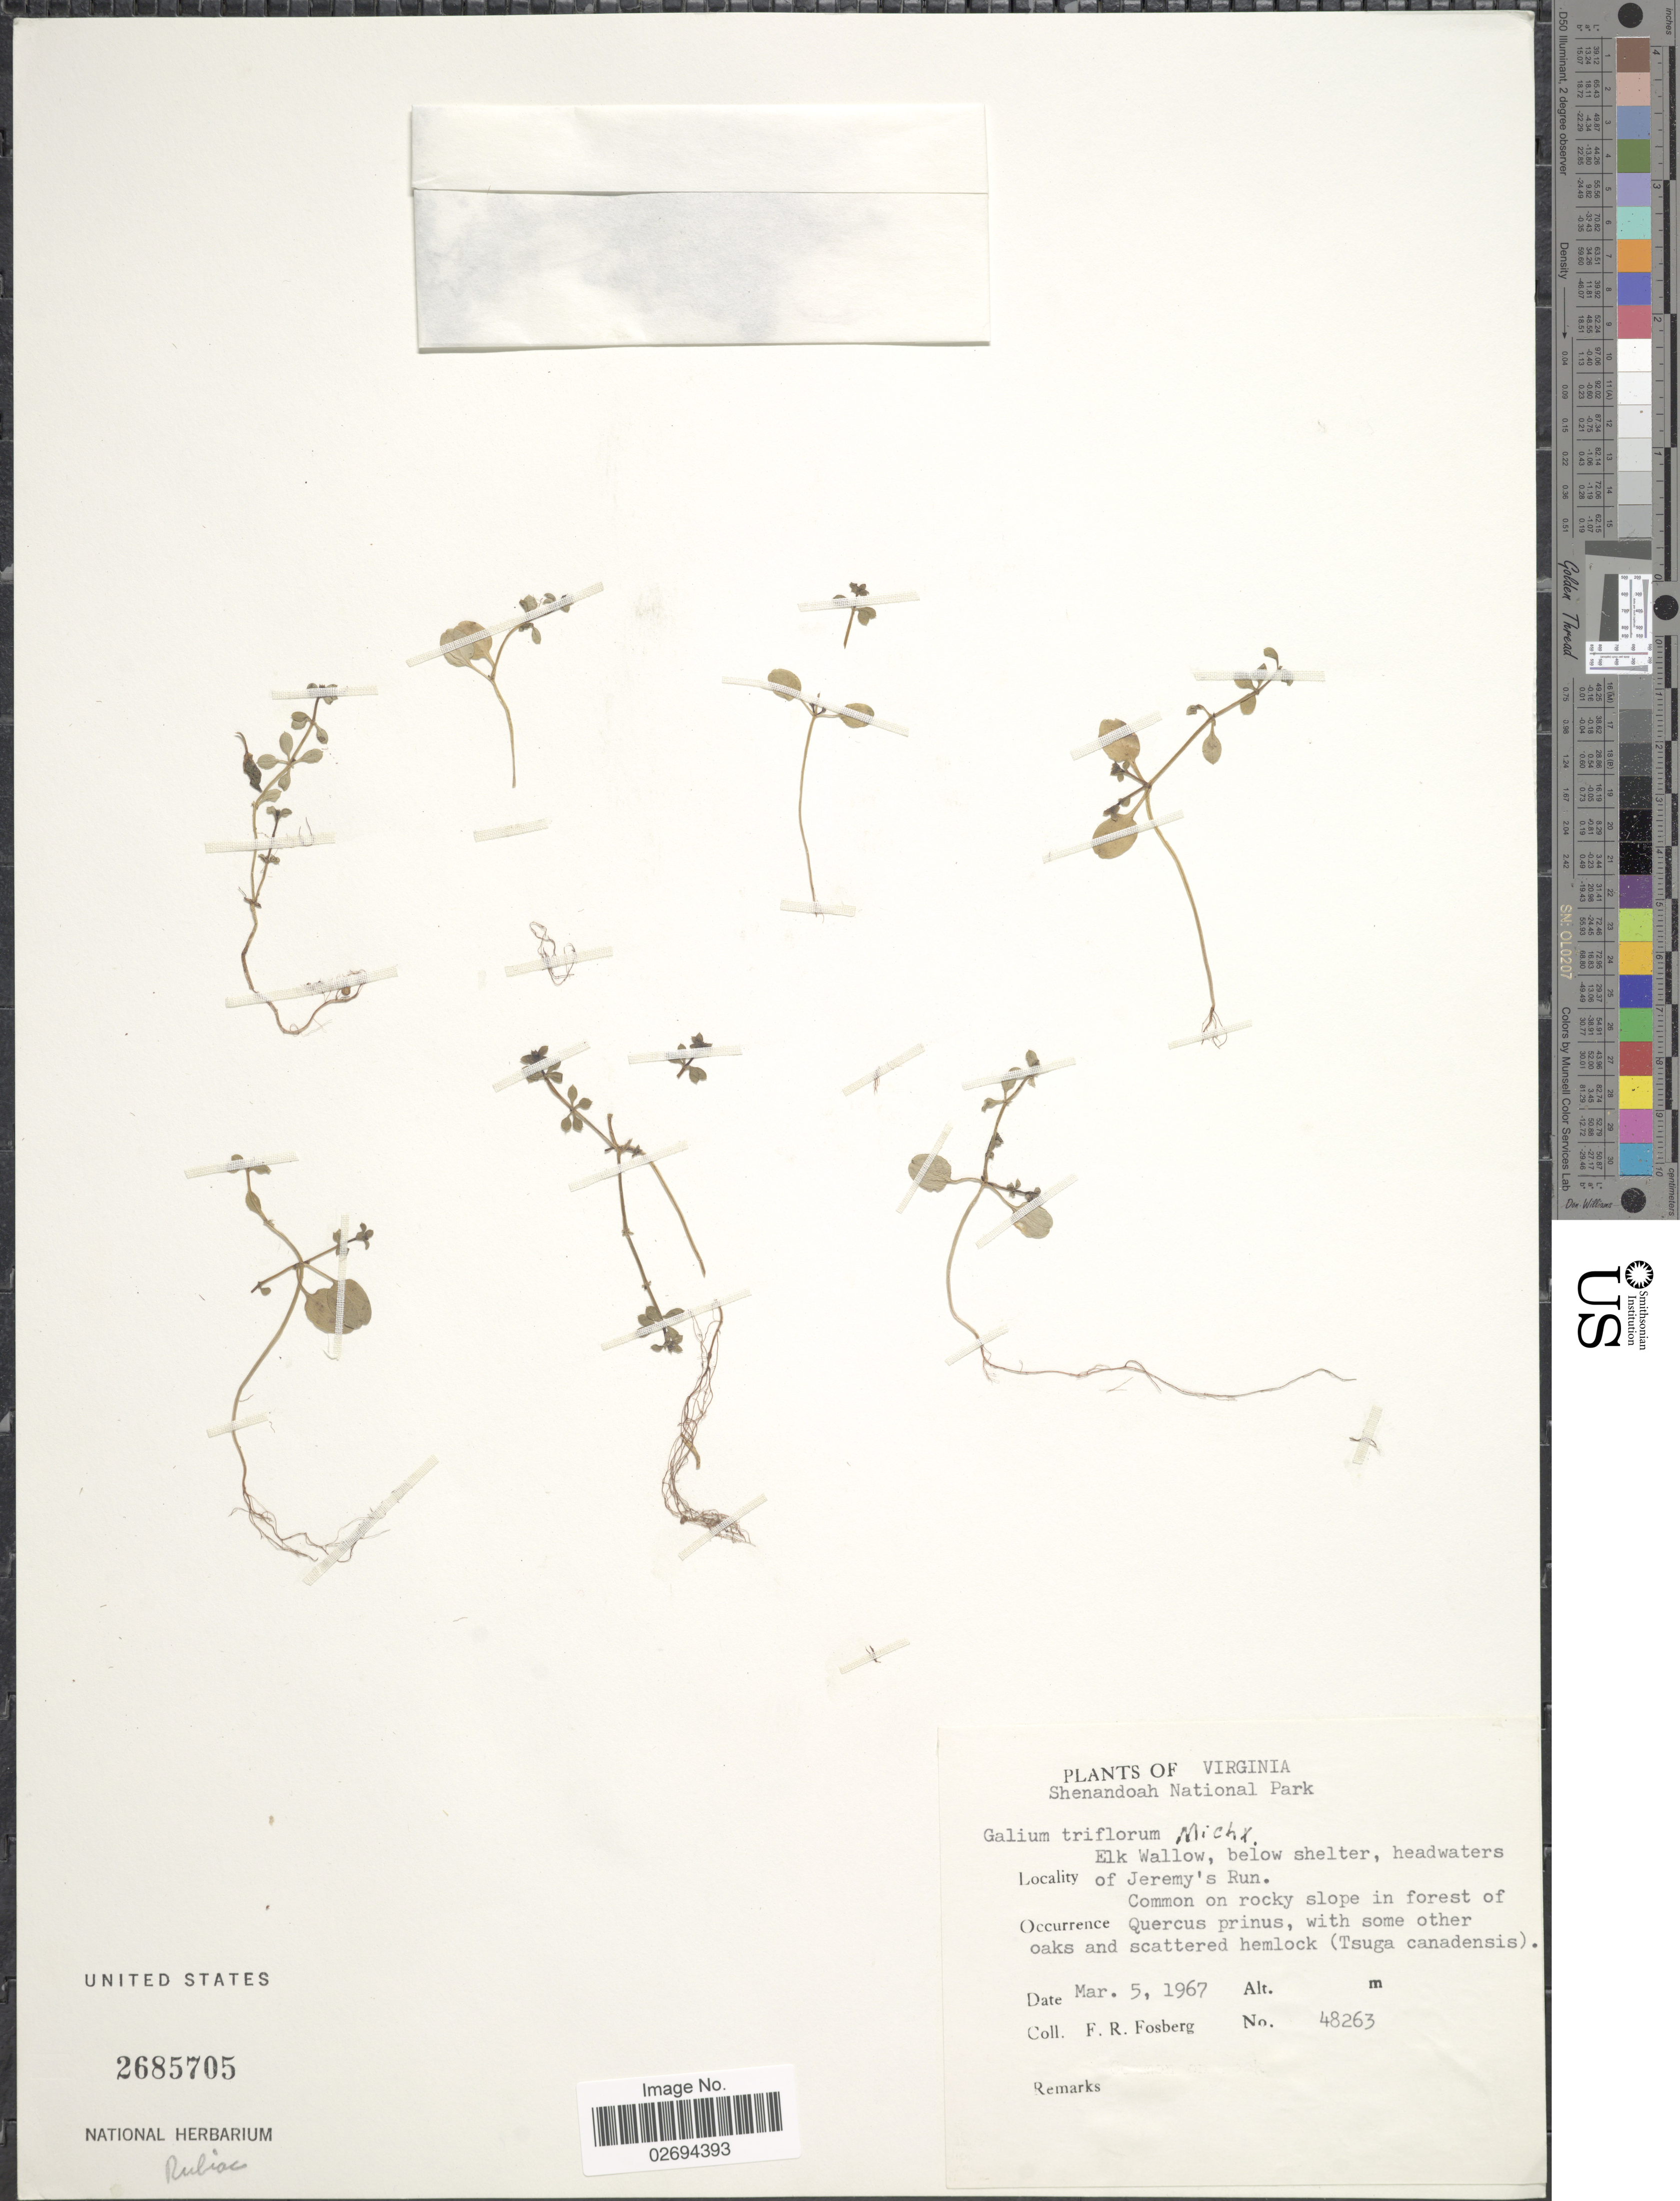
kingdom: Plantae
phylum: Tracheophyta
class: Magnoliopsida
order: Gentianales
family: Rubiaceae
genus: Galium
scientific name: Galium triflorum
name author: Michx.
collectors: F. R. Fosberg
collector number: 48263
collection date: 1967-03-05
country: United States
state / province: Virginia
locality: Shenandoah National Park. Elk Wallow, below shelter, headwaters of Jeremy's Run.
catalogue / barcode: US 2685705